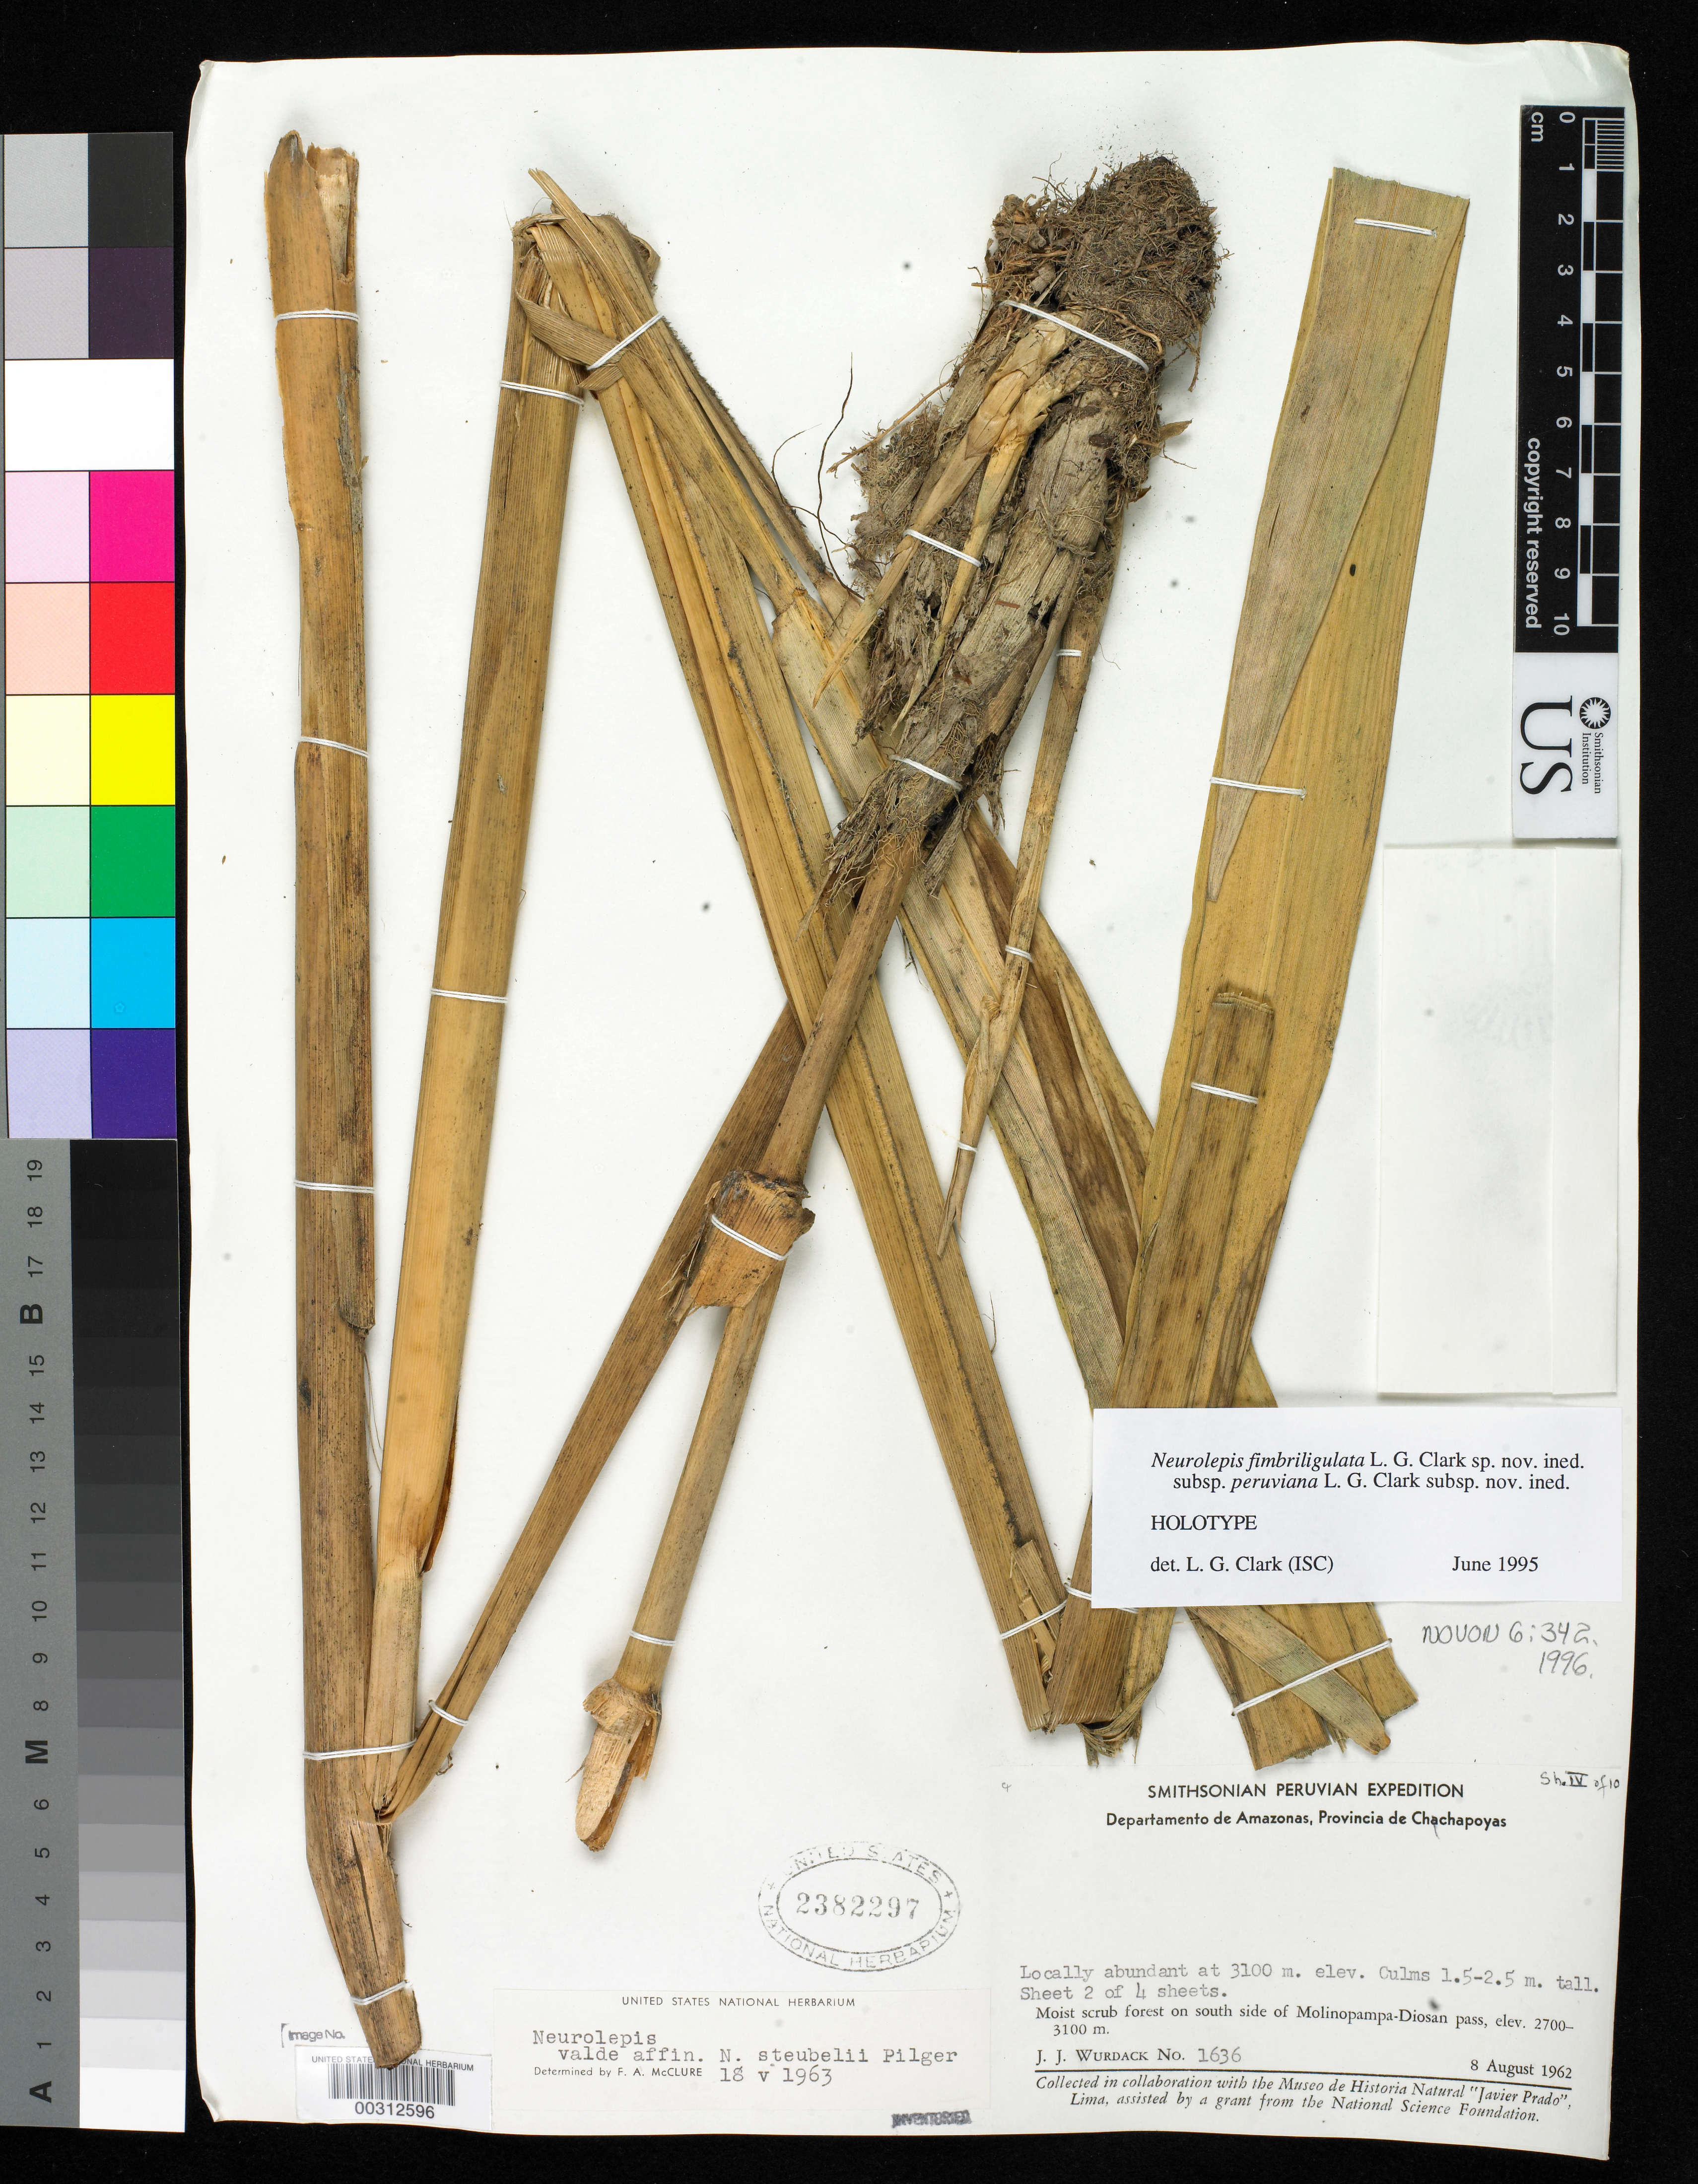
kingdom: Plantae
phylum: Tracheophyta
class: Liliopsida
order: Poales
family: Poaceae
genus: Neurolepis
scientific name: Neurolepis fimbriligulata subsp. peruviana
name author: L.G. Clark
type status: Holotype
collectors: J. J. Wurdack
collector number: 1636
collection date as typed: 08 Aug 1962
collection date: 1962-08-08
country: Peru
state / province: Amazonas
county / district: Chachapoyas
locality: S side of Molinopampa-Diosan Pass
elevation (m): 2700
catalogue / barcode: US 2382297